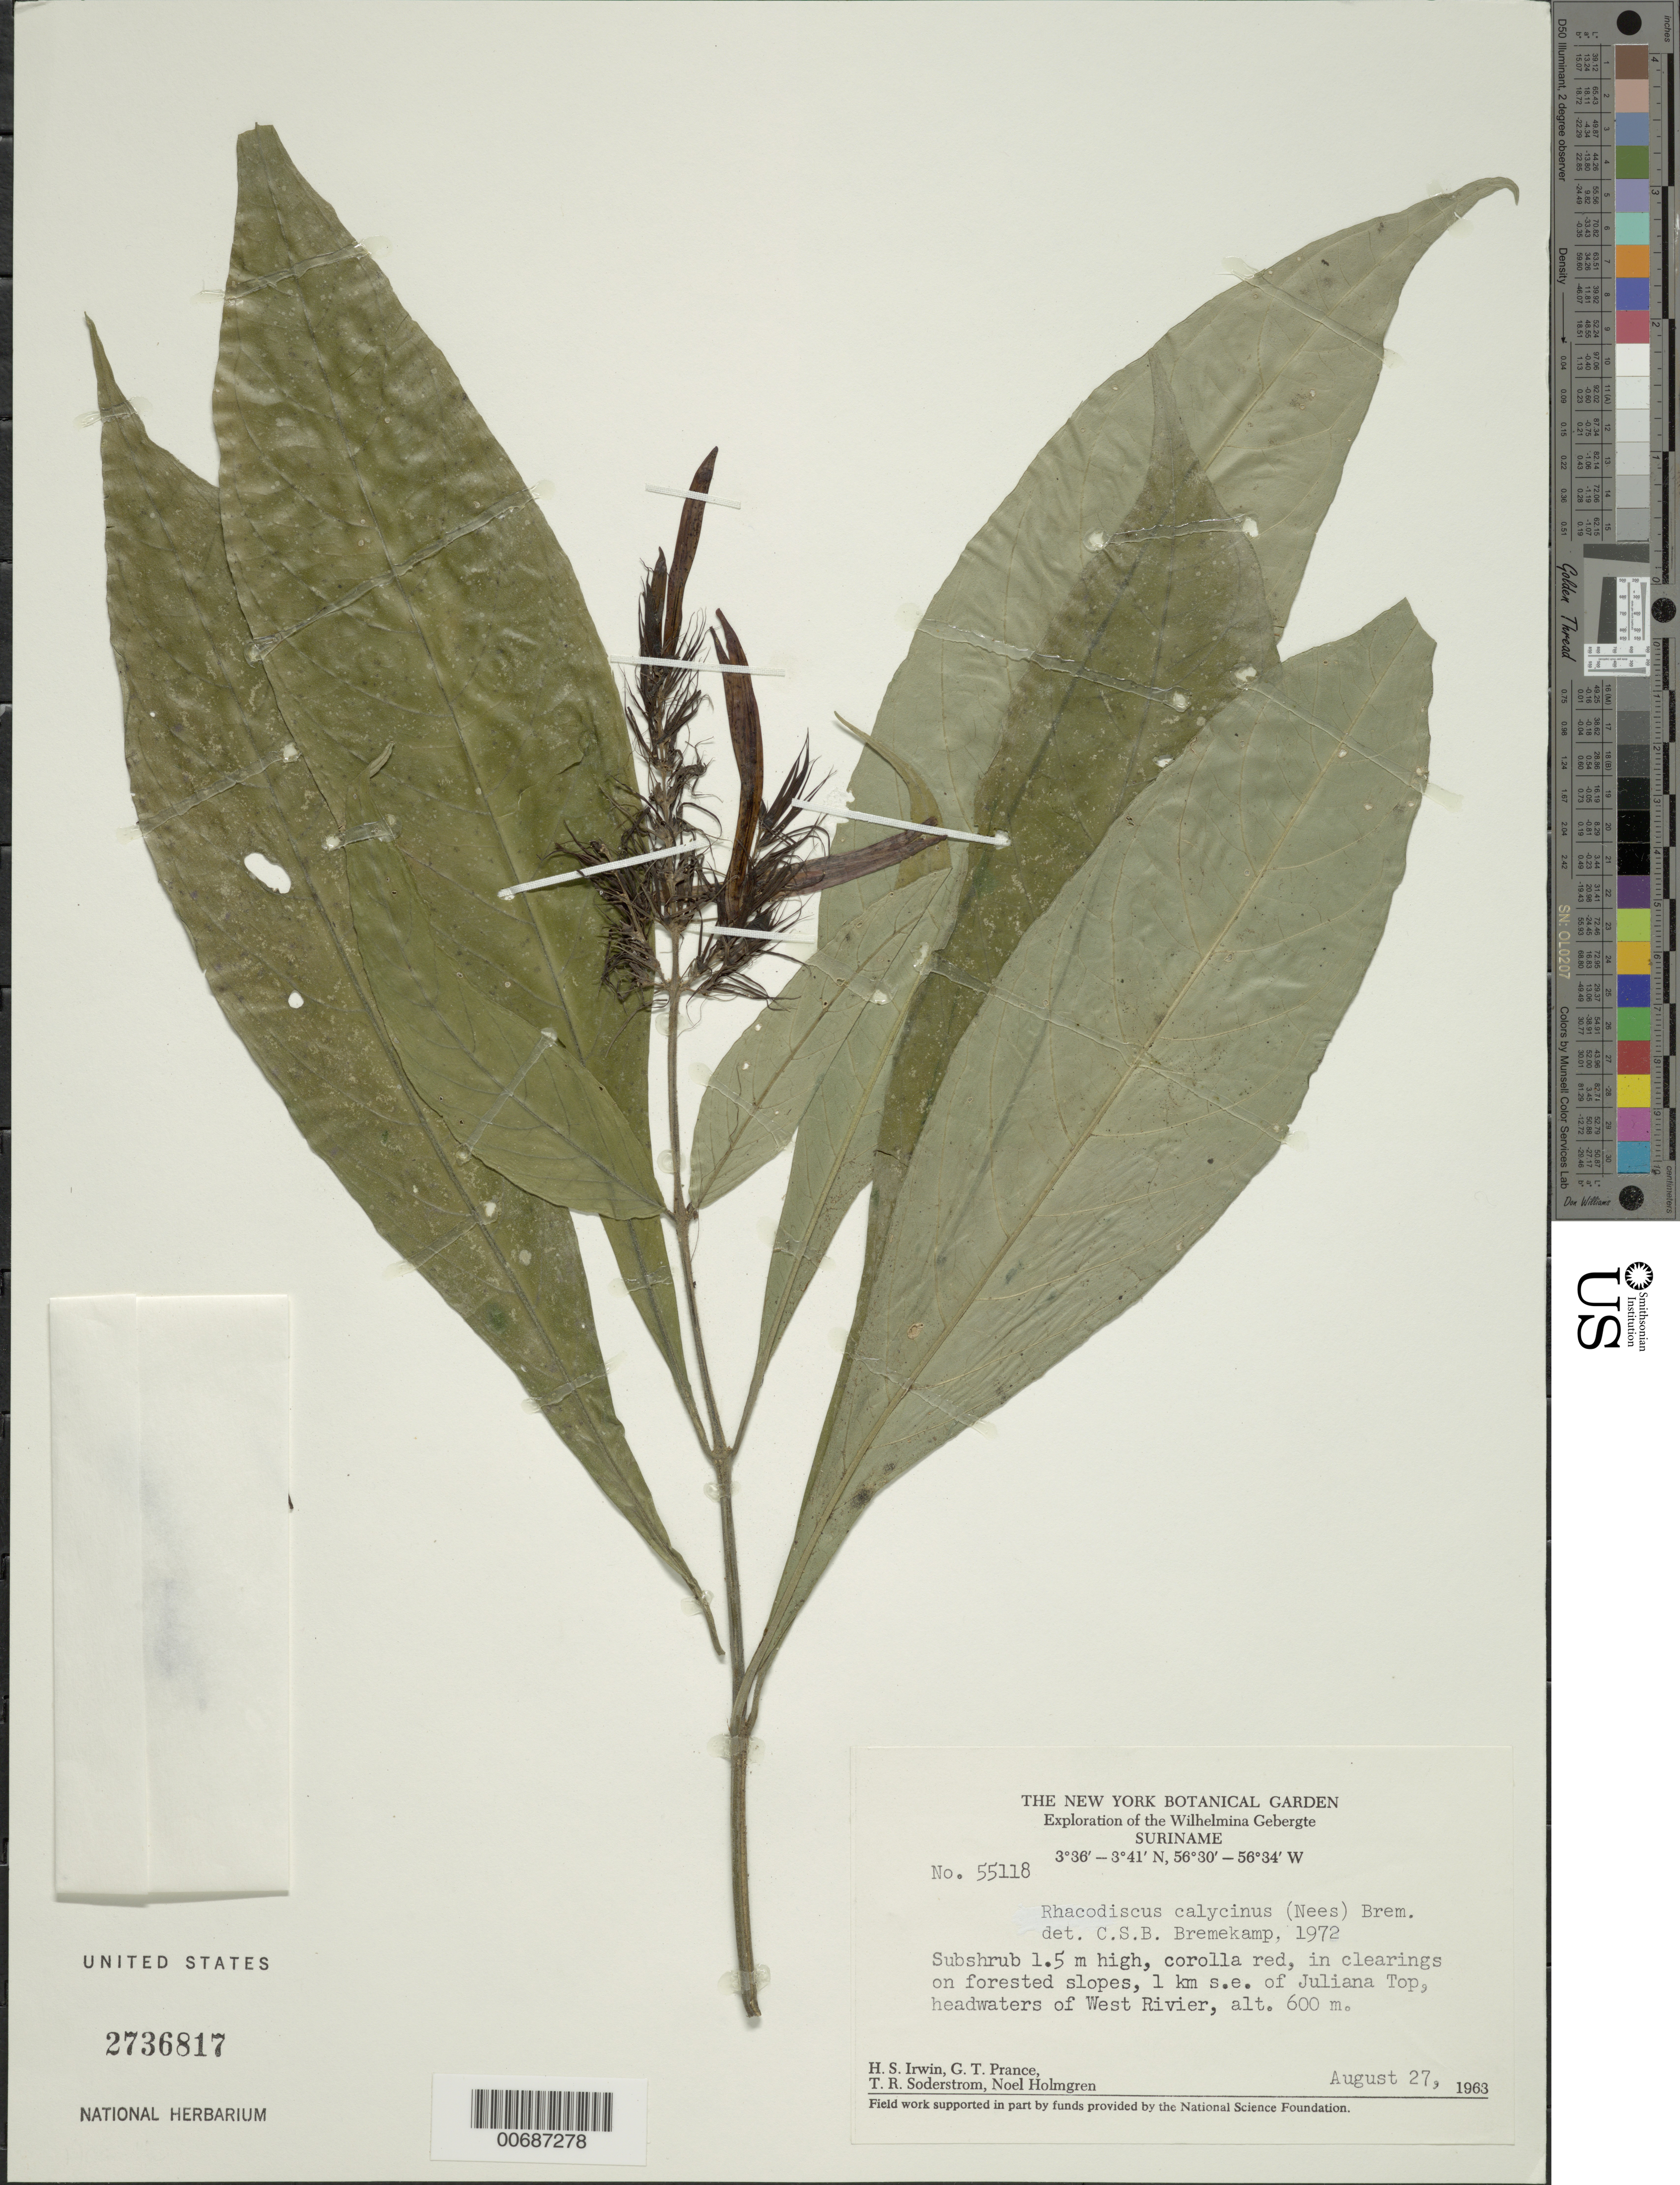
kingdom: Plantae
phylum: Tracheophyta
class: Magnoliopsida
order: Lamiales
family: Acanthaceae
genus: Rhacodiscus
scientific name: Rhacodiscus calycinus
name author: (Nees) Bremek.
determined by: Bremekamp, C. E. B.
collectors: H. Irwin, G. T. Prance, T. R. Soderstrom & N. H. Holmgren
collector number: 55118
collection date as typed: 27-Aug-63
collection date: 1963-08-27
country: Suriname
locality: Juliana Top, 1 km SE of, near headwaters of West River, Wilhelmina Gebergte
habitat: Clearings on forested slopes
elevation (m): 600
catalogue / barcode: US 2736817